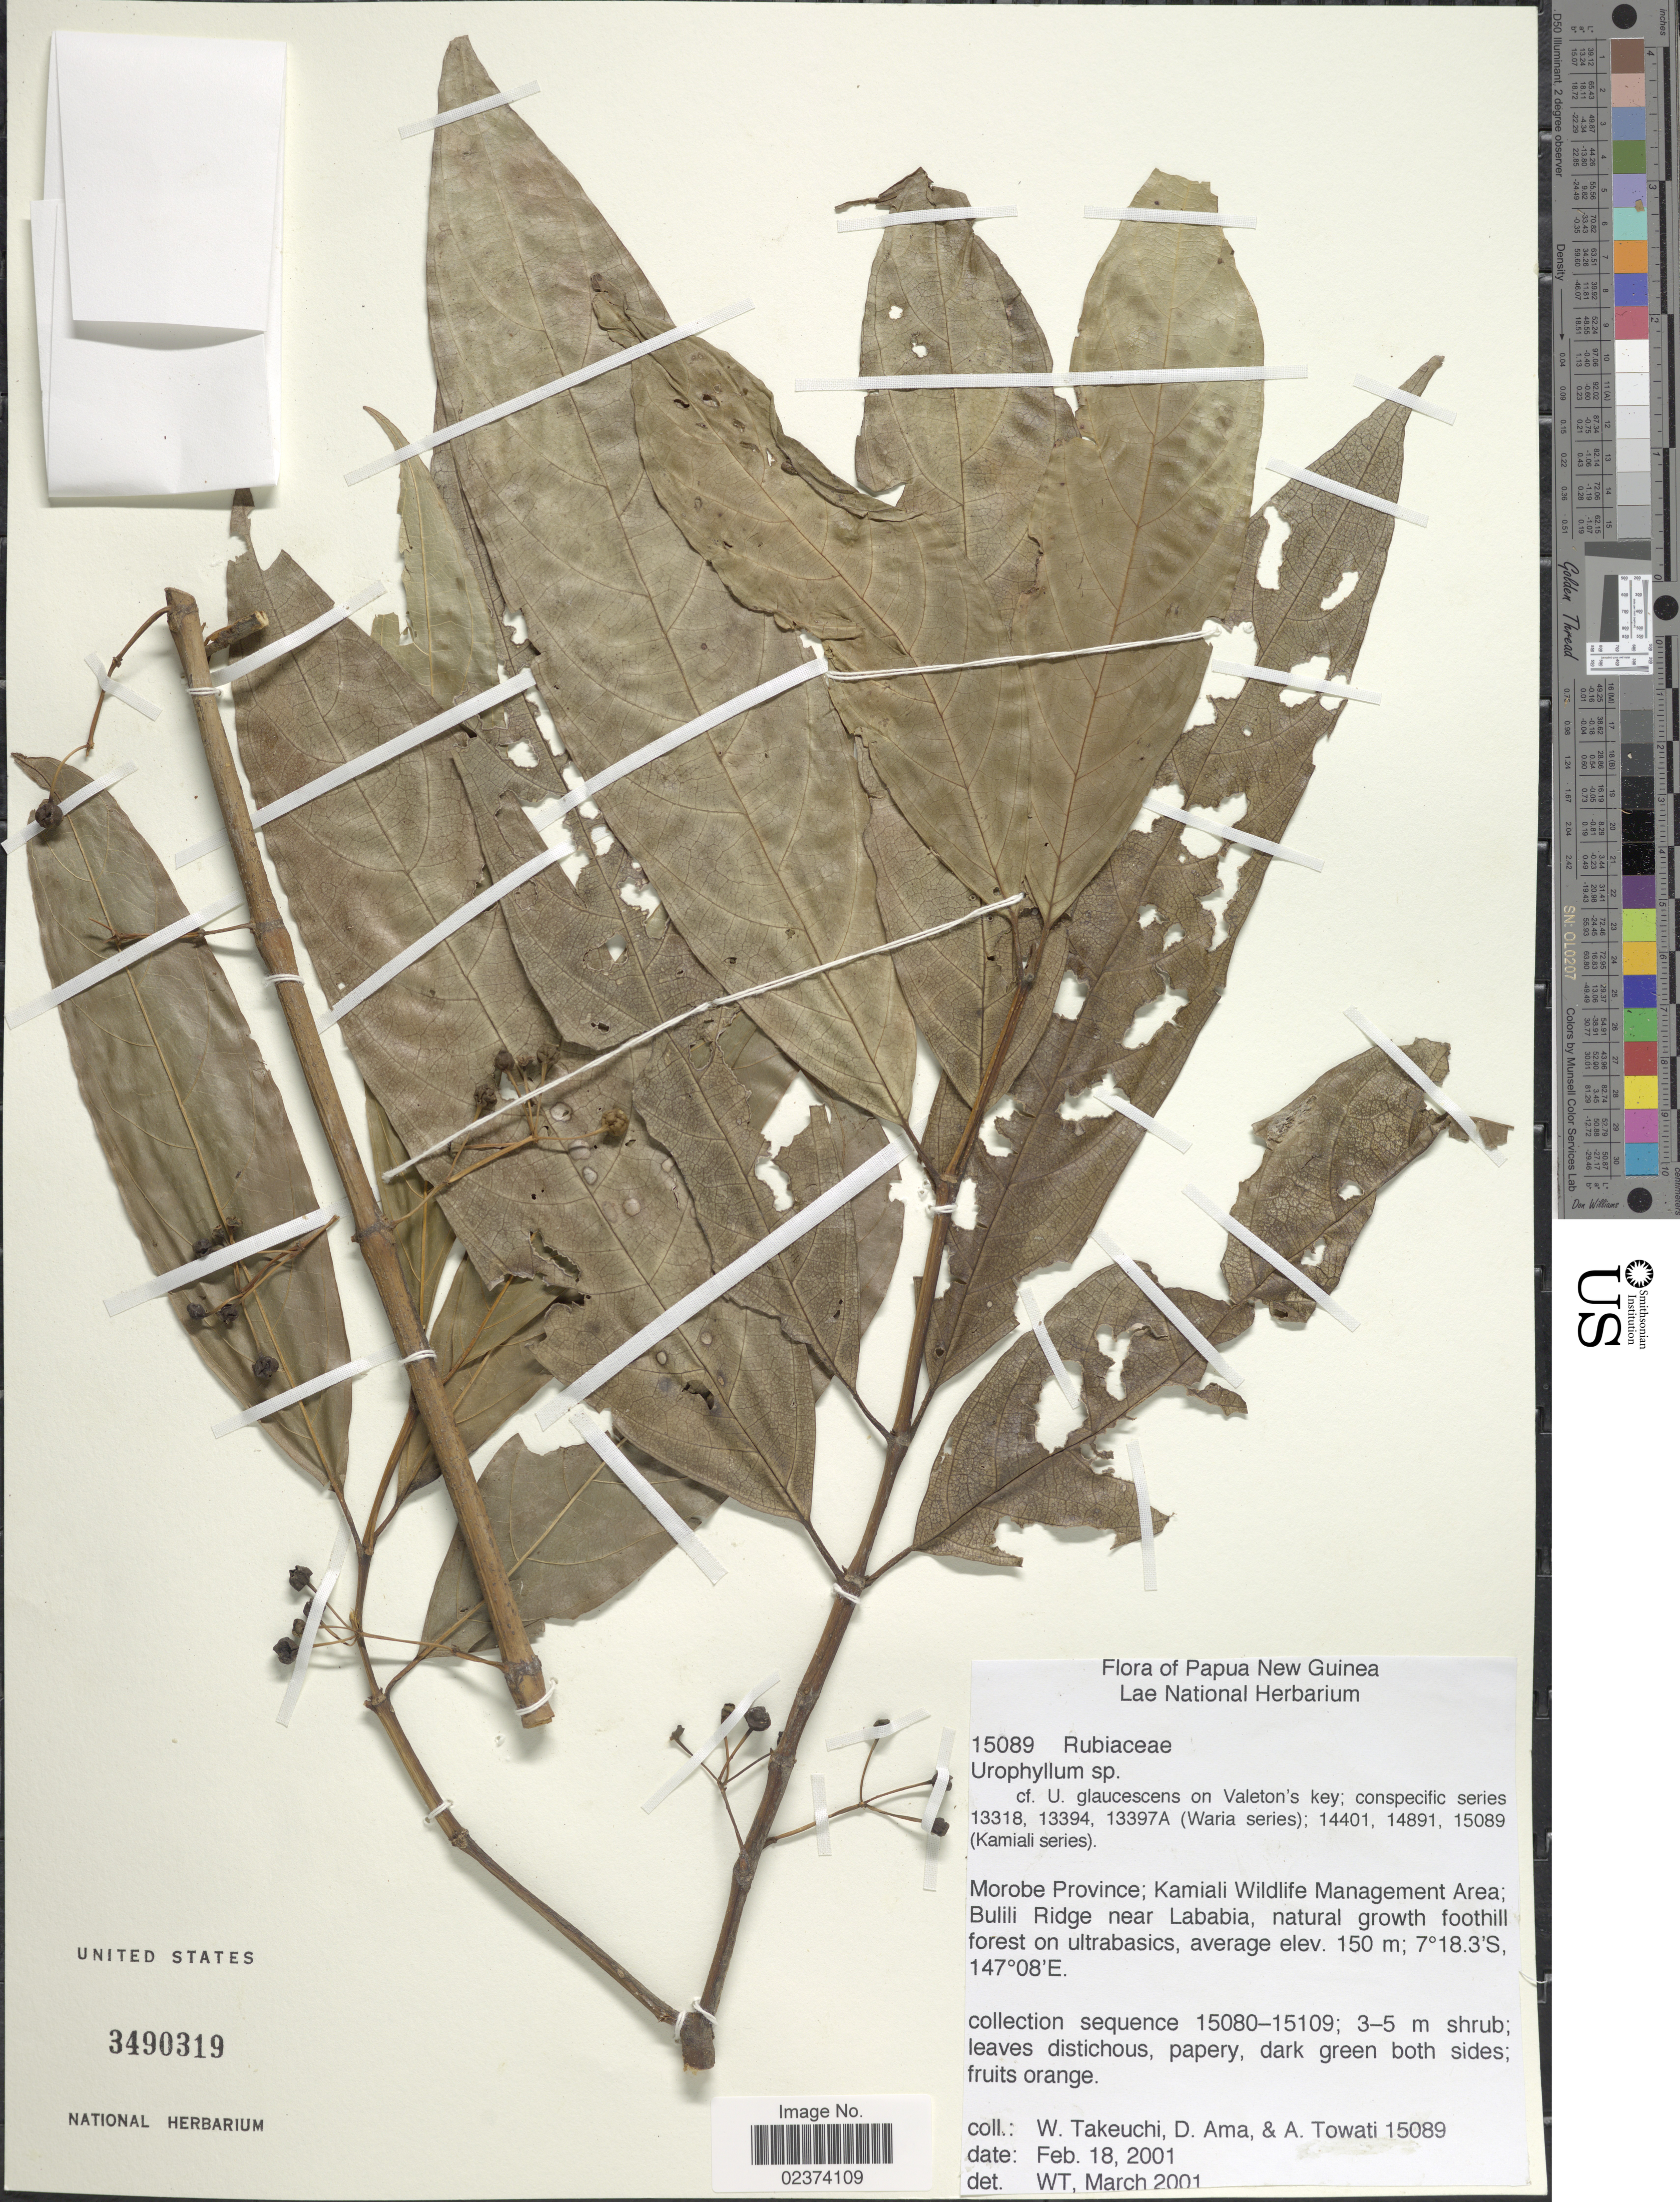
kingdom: Plantae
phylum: Tracheophyta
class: Magnoliopsida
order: Gentianales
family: Rubiaceae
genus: Urophyllum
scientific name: Urophyllum sp.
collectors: W. Takeuchi, D. Ama & A. Towati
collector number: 15089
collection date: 2001-02-18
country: Papua New Guinea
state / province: Morobe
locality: Papua New Guinea, Morobe Province; Kamiali Wildlife Management Area; Bulili Ridge near Lababia, natural growth foothill forest on ultrabasics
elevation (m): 150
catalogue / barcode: US 3490319